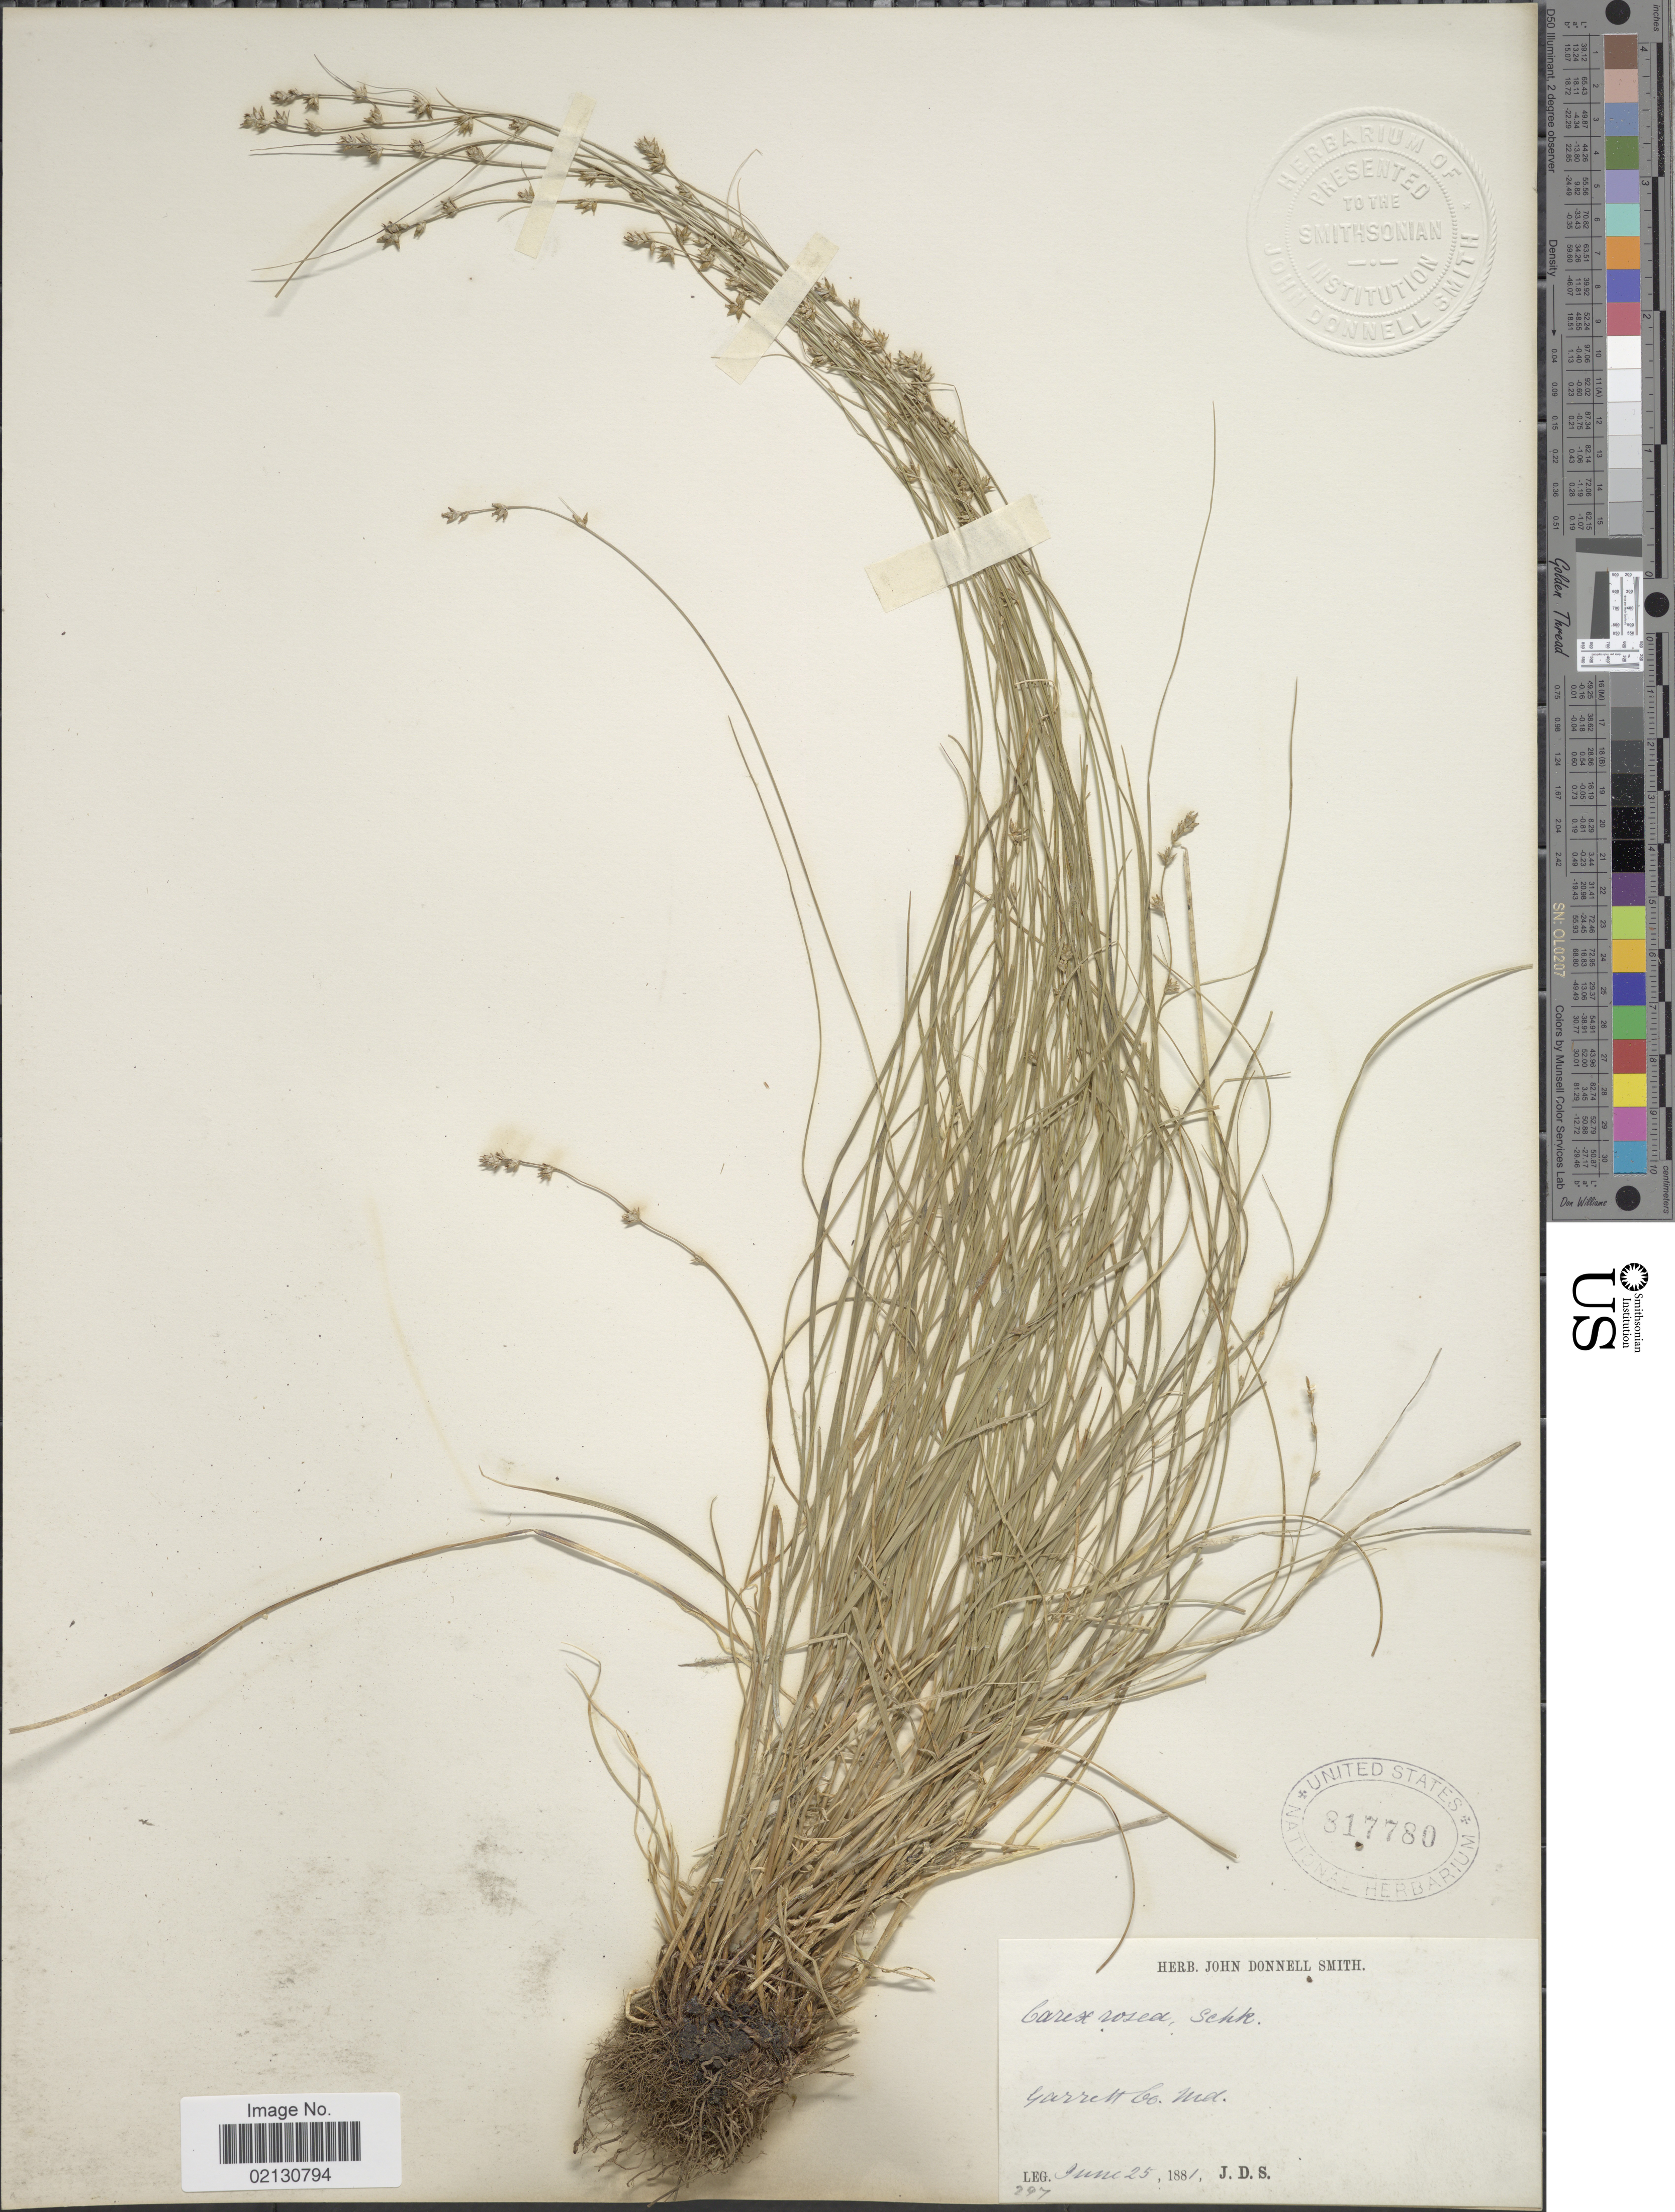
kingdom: Plantae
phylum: Tracheophyta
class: Liliopsida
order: Poales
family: Cyperaceae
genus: Carex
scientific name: Carex radiata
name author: (Wahlenb.) Small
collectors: J. Donnell Smith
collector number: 297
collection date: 1881-06-25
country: United States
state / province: Maryland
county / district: Garrett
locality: Garrett Co.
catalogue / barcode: US 817780